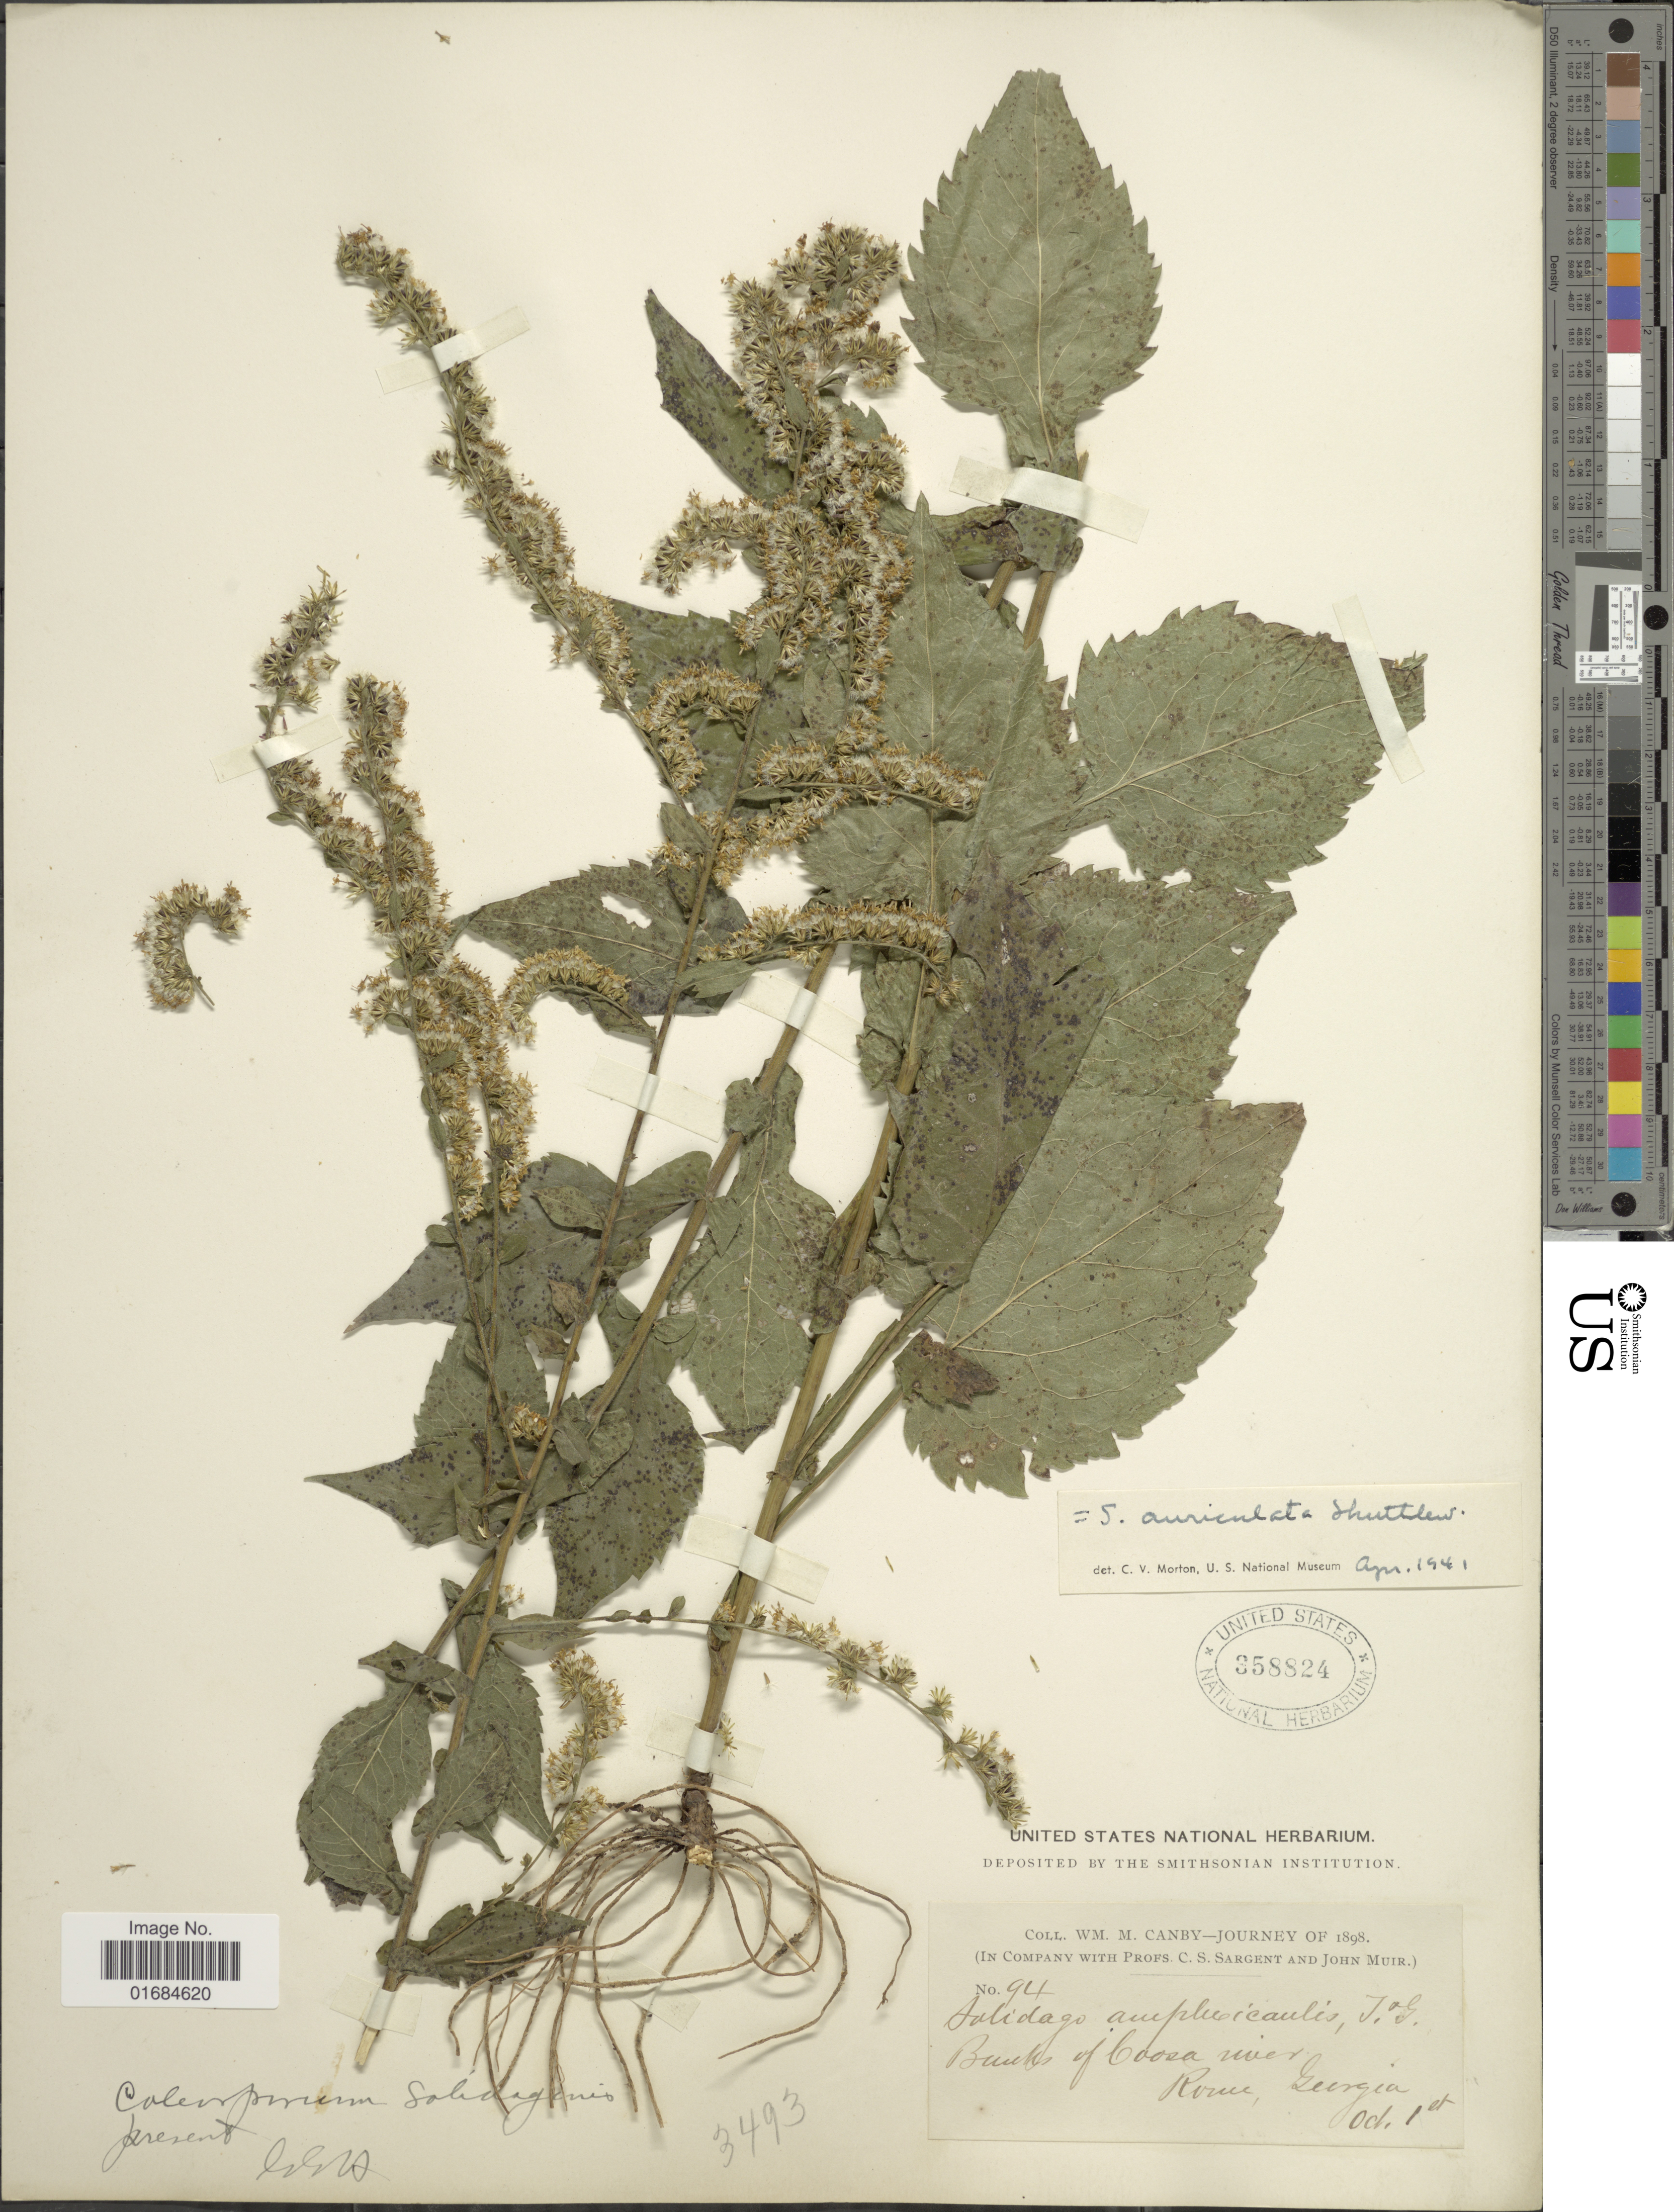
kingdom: Plantae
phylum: Tracheophyta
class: Magnoliopsida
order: Asterales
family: Asteraceae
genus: Solidago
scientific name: Solidago auriculata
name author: Shuttlew. ex S.F. Blake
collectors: W. M. Canby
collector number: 94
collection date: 1898-10-01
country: United States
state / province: Georgia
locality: Banks of Coosa river. Rome.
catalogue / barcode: US 358824